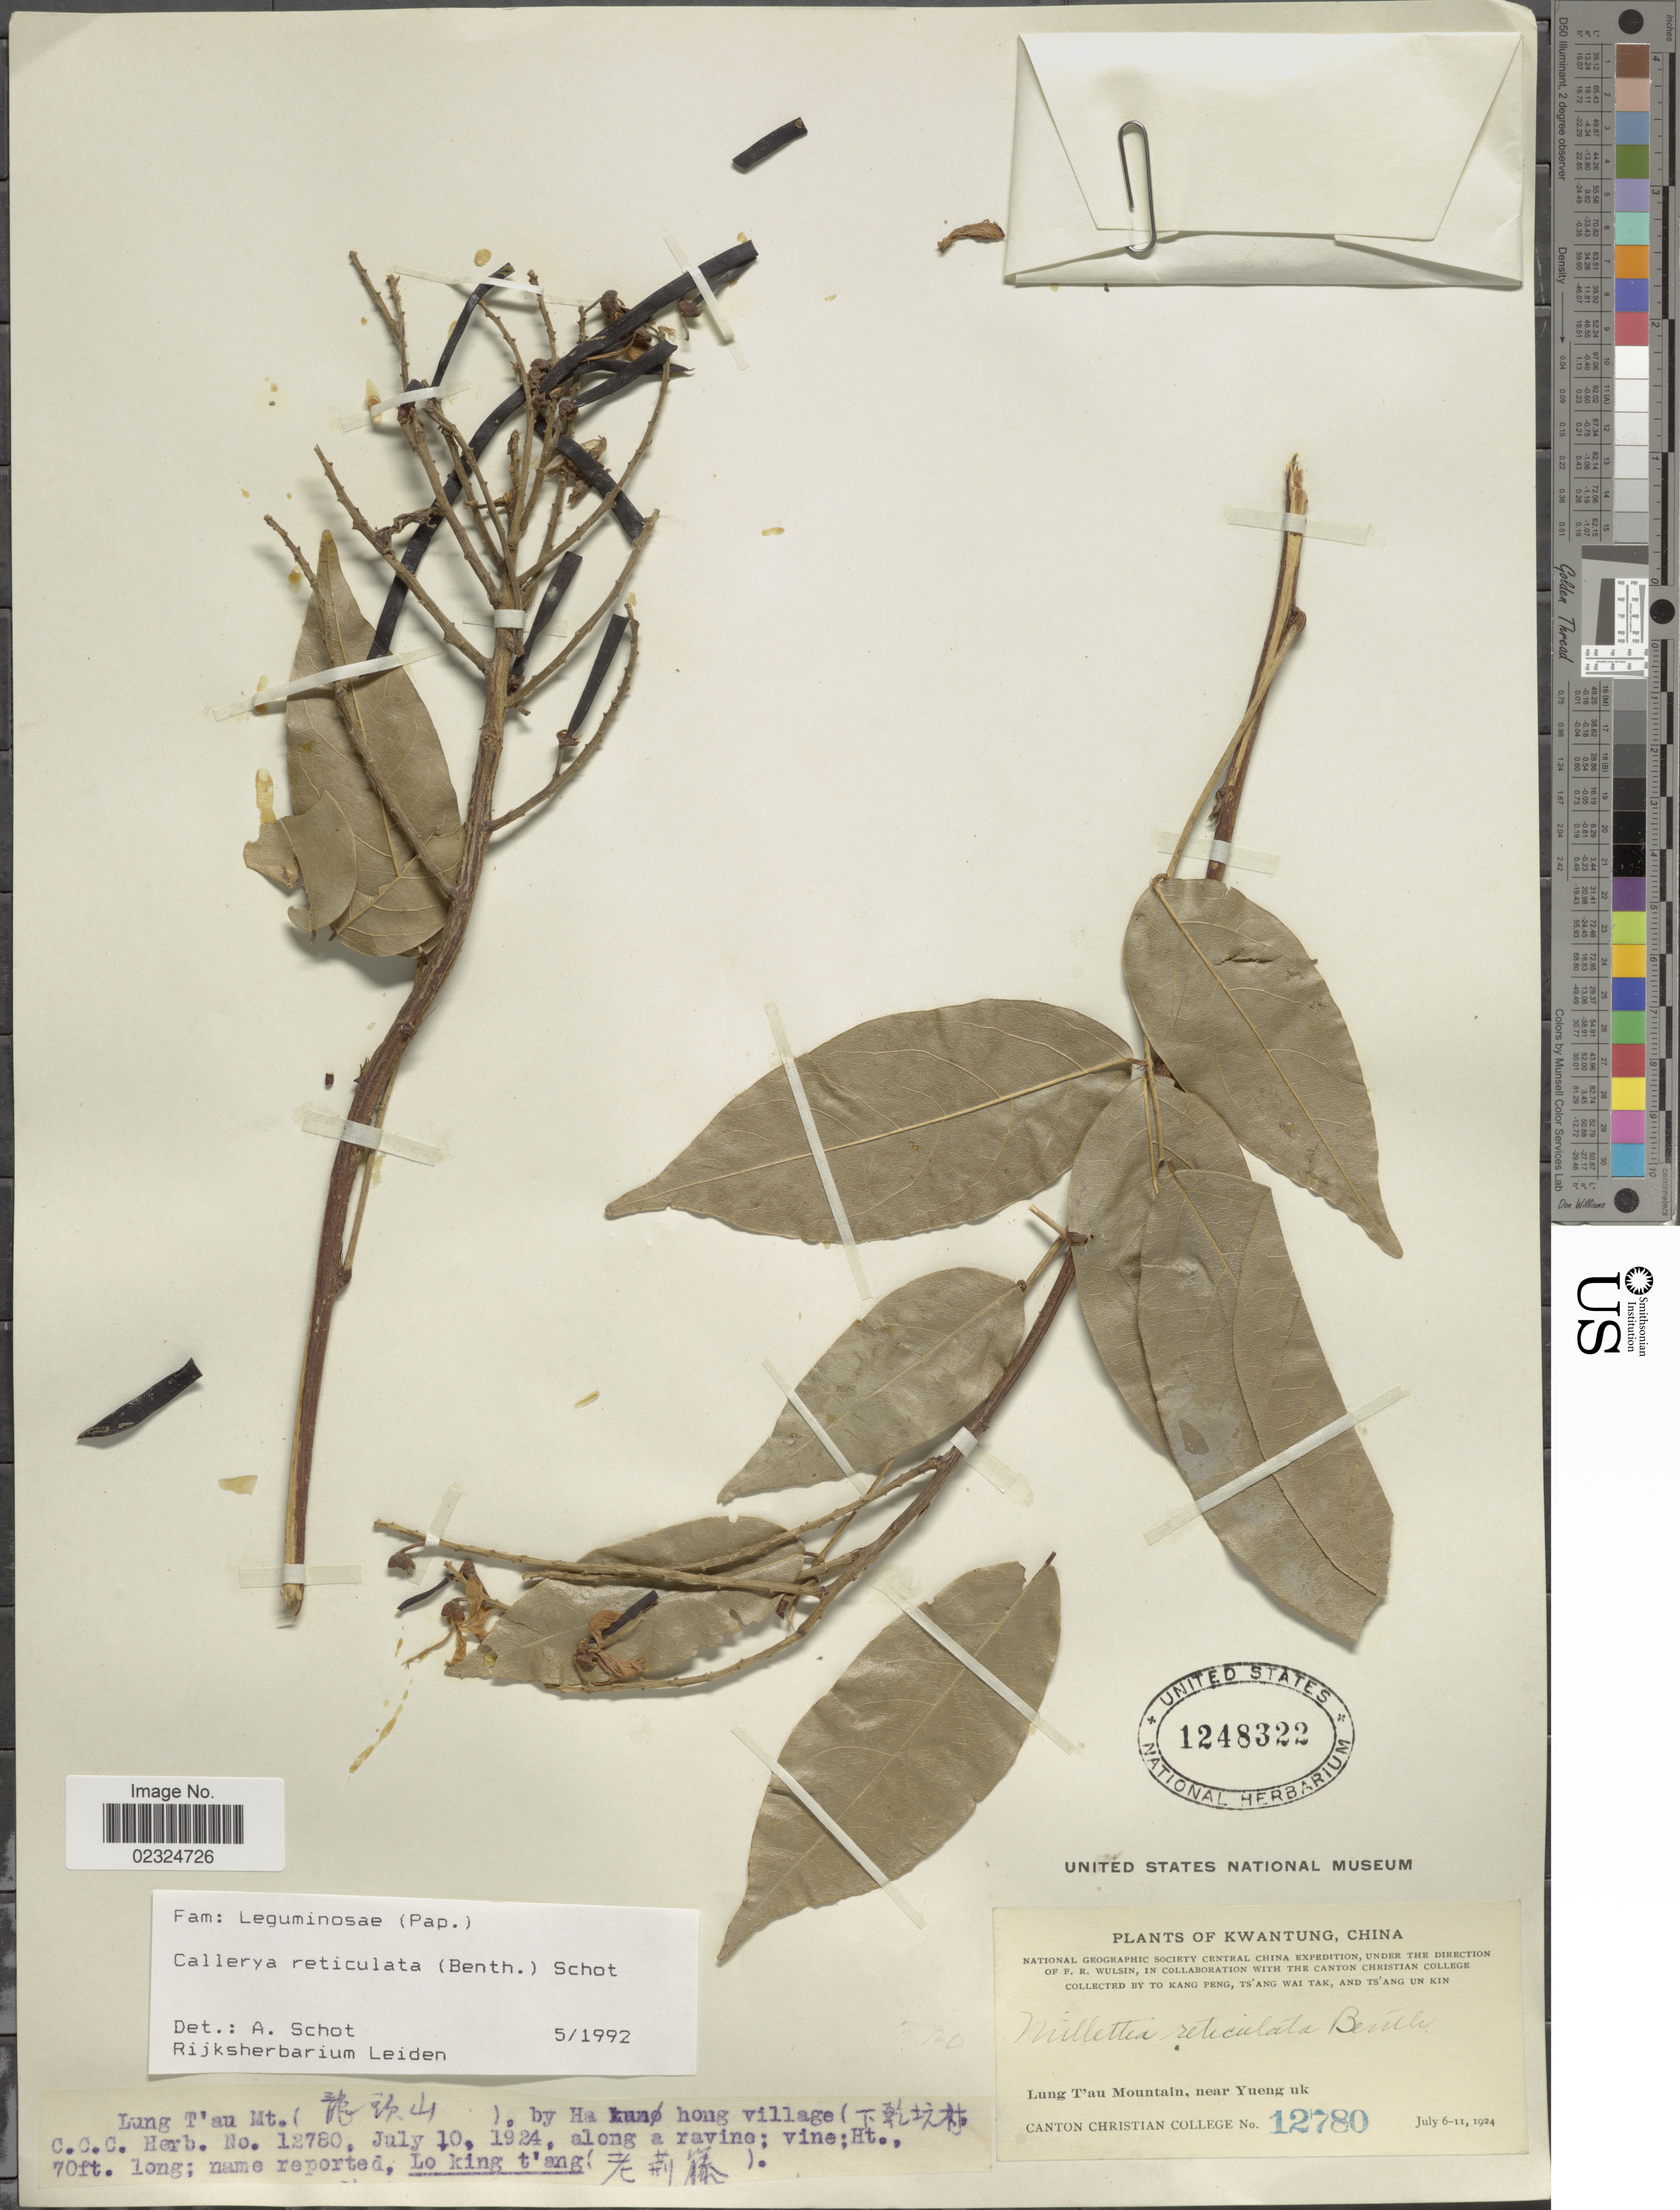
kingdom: Plantae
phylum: Tracheophyta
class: Magnoliopsida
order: Fabales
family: Fabaceae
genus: Wisteriopsis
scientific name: Wisteriopsis reticulata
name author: (Benth.) J. Compton & Schrire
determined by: Strong, Mark T., (BOT), Smithsonian Institution - National Museum of Natural History (UNITED STATES)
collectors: Canton Christian College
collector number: C.C.C. 12780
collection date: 1924-07-10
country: China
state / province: Guangdong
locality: Kwangtung, Lung T' au Mt. Ha Kuno hong village, Near Yueng uk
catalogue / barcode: US 1248322